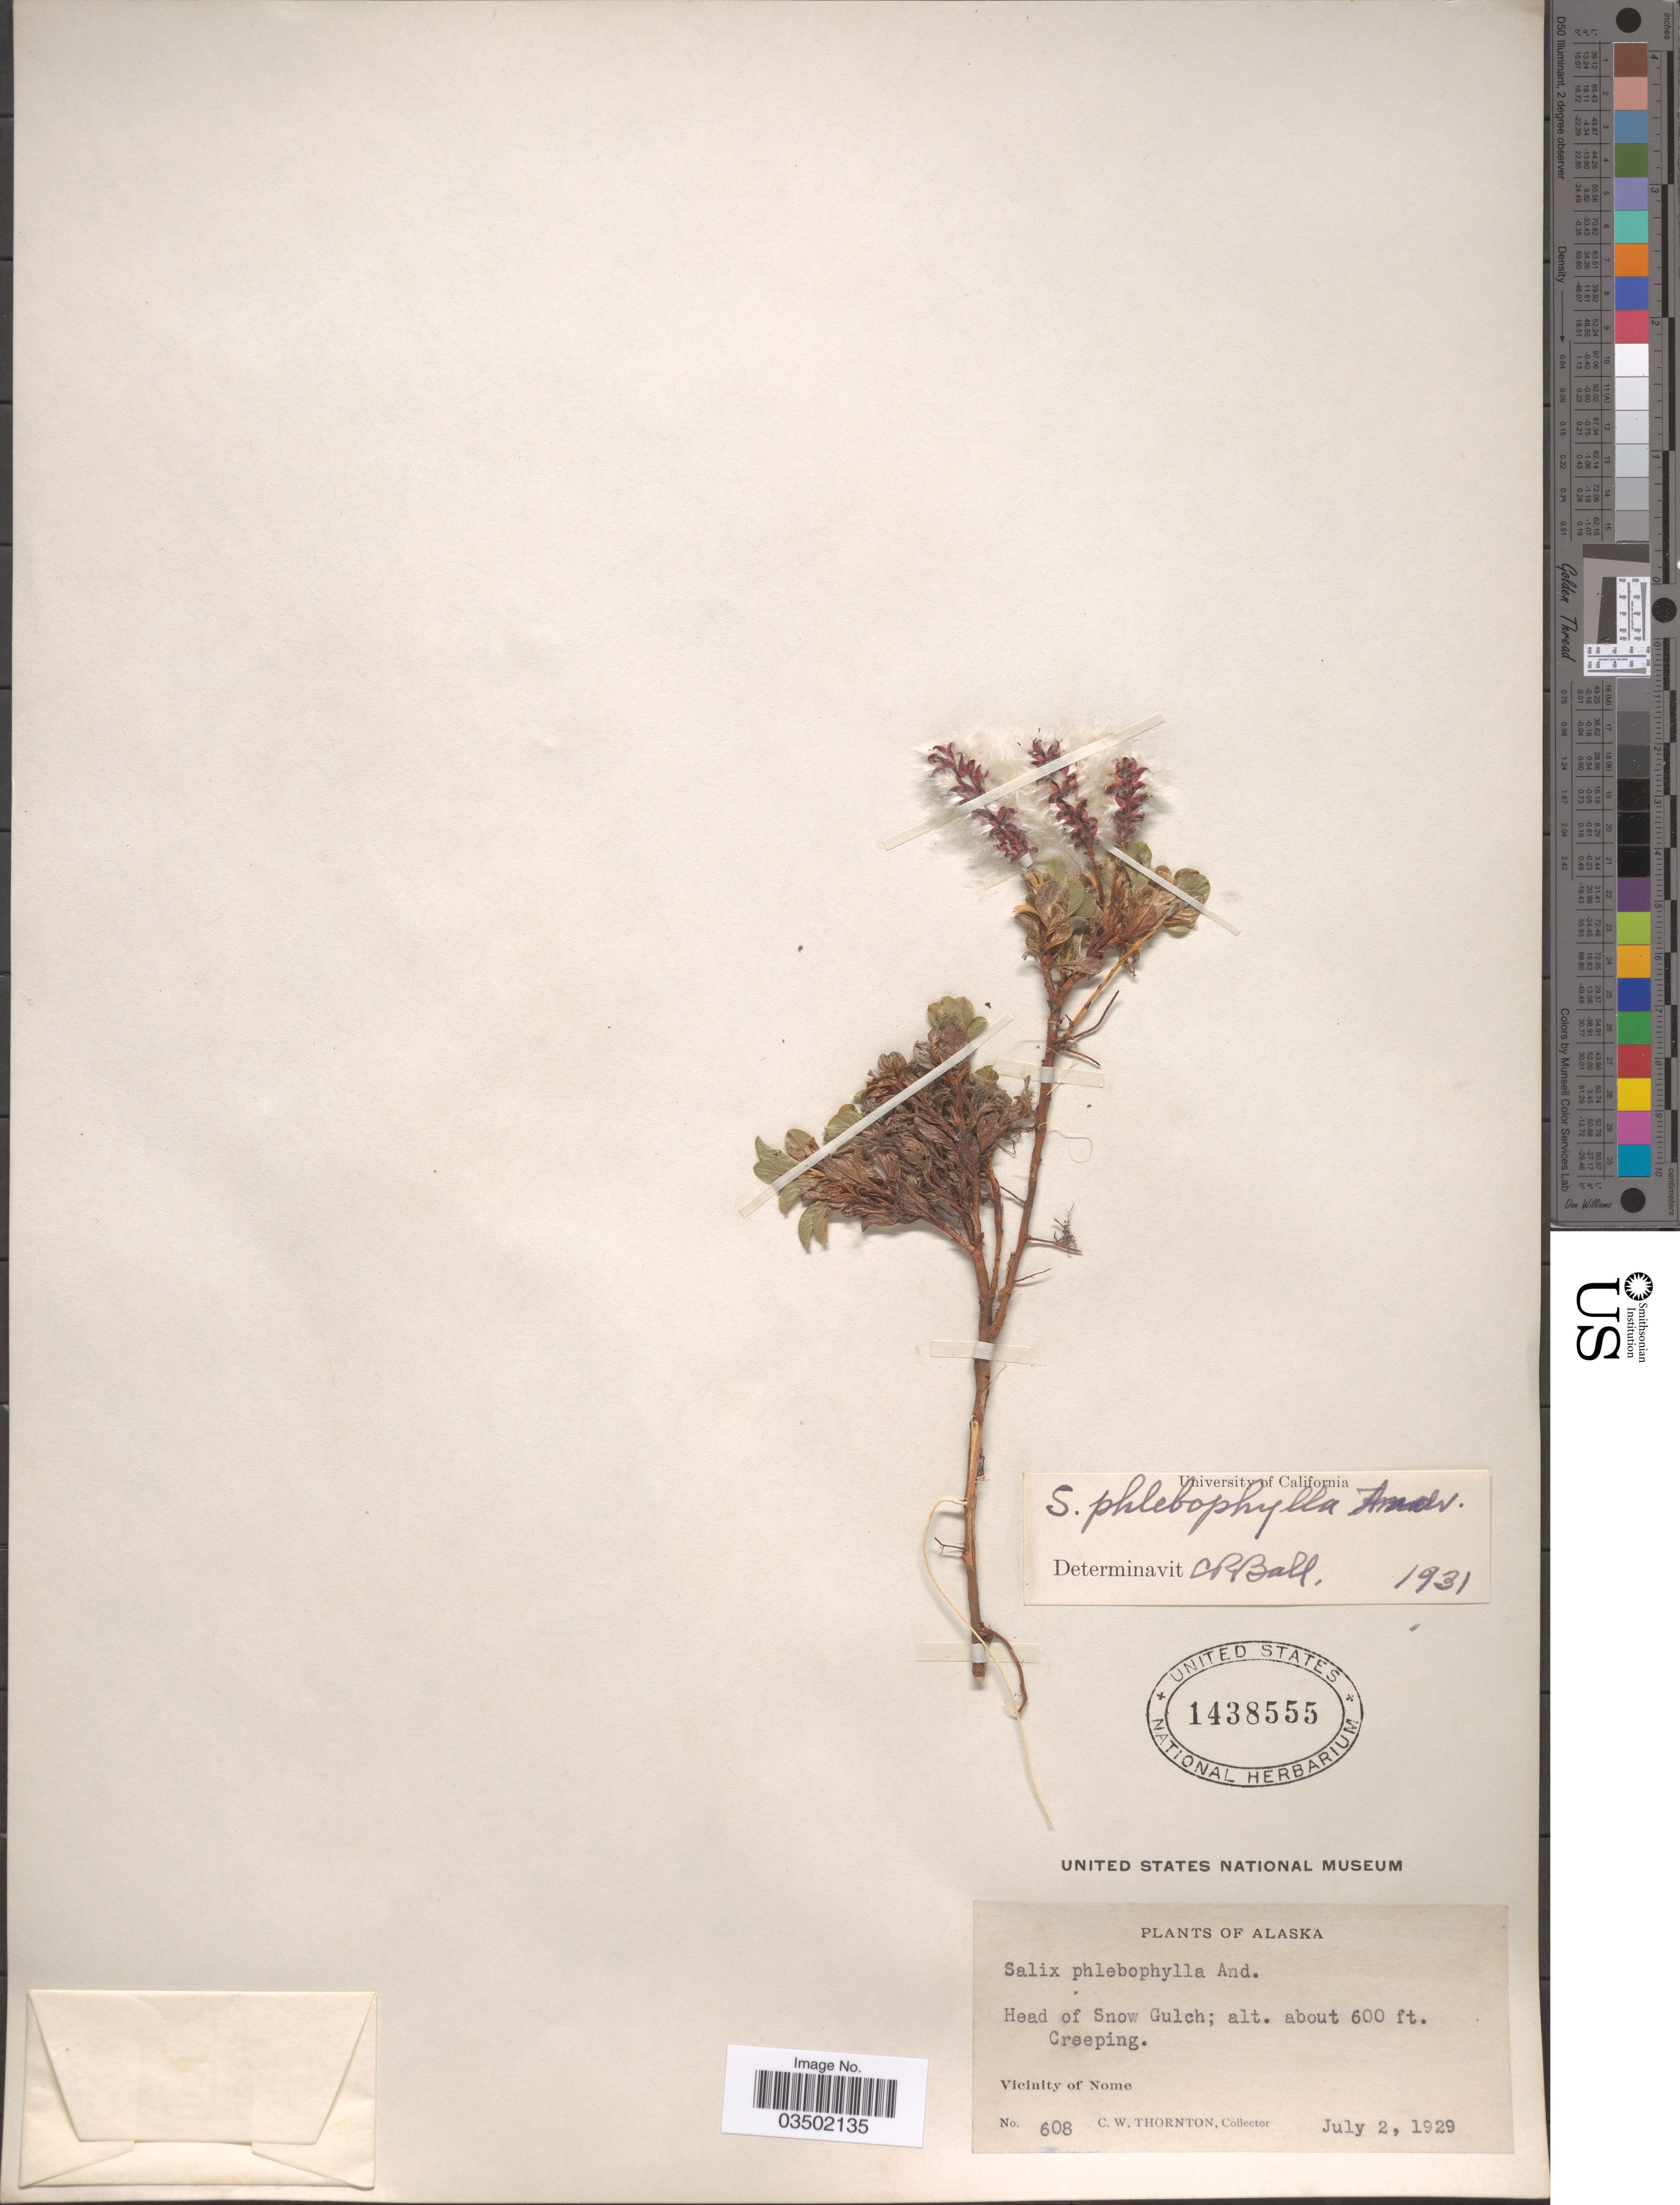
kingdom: Plantae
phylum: Tracheophyta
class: Magnoliopsida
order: Malpighiales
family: Salicaceae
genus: Salix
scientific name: Salix phlebophylla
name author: Andersson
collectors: C. Thornton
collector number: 608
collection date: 1929-07-02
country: United States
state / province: Alaska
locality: Head of Snow Gulch, Creeping. Vicinity of Nome.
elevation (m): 183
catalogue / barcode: US 1438555